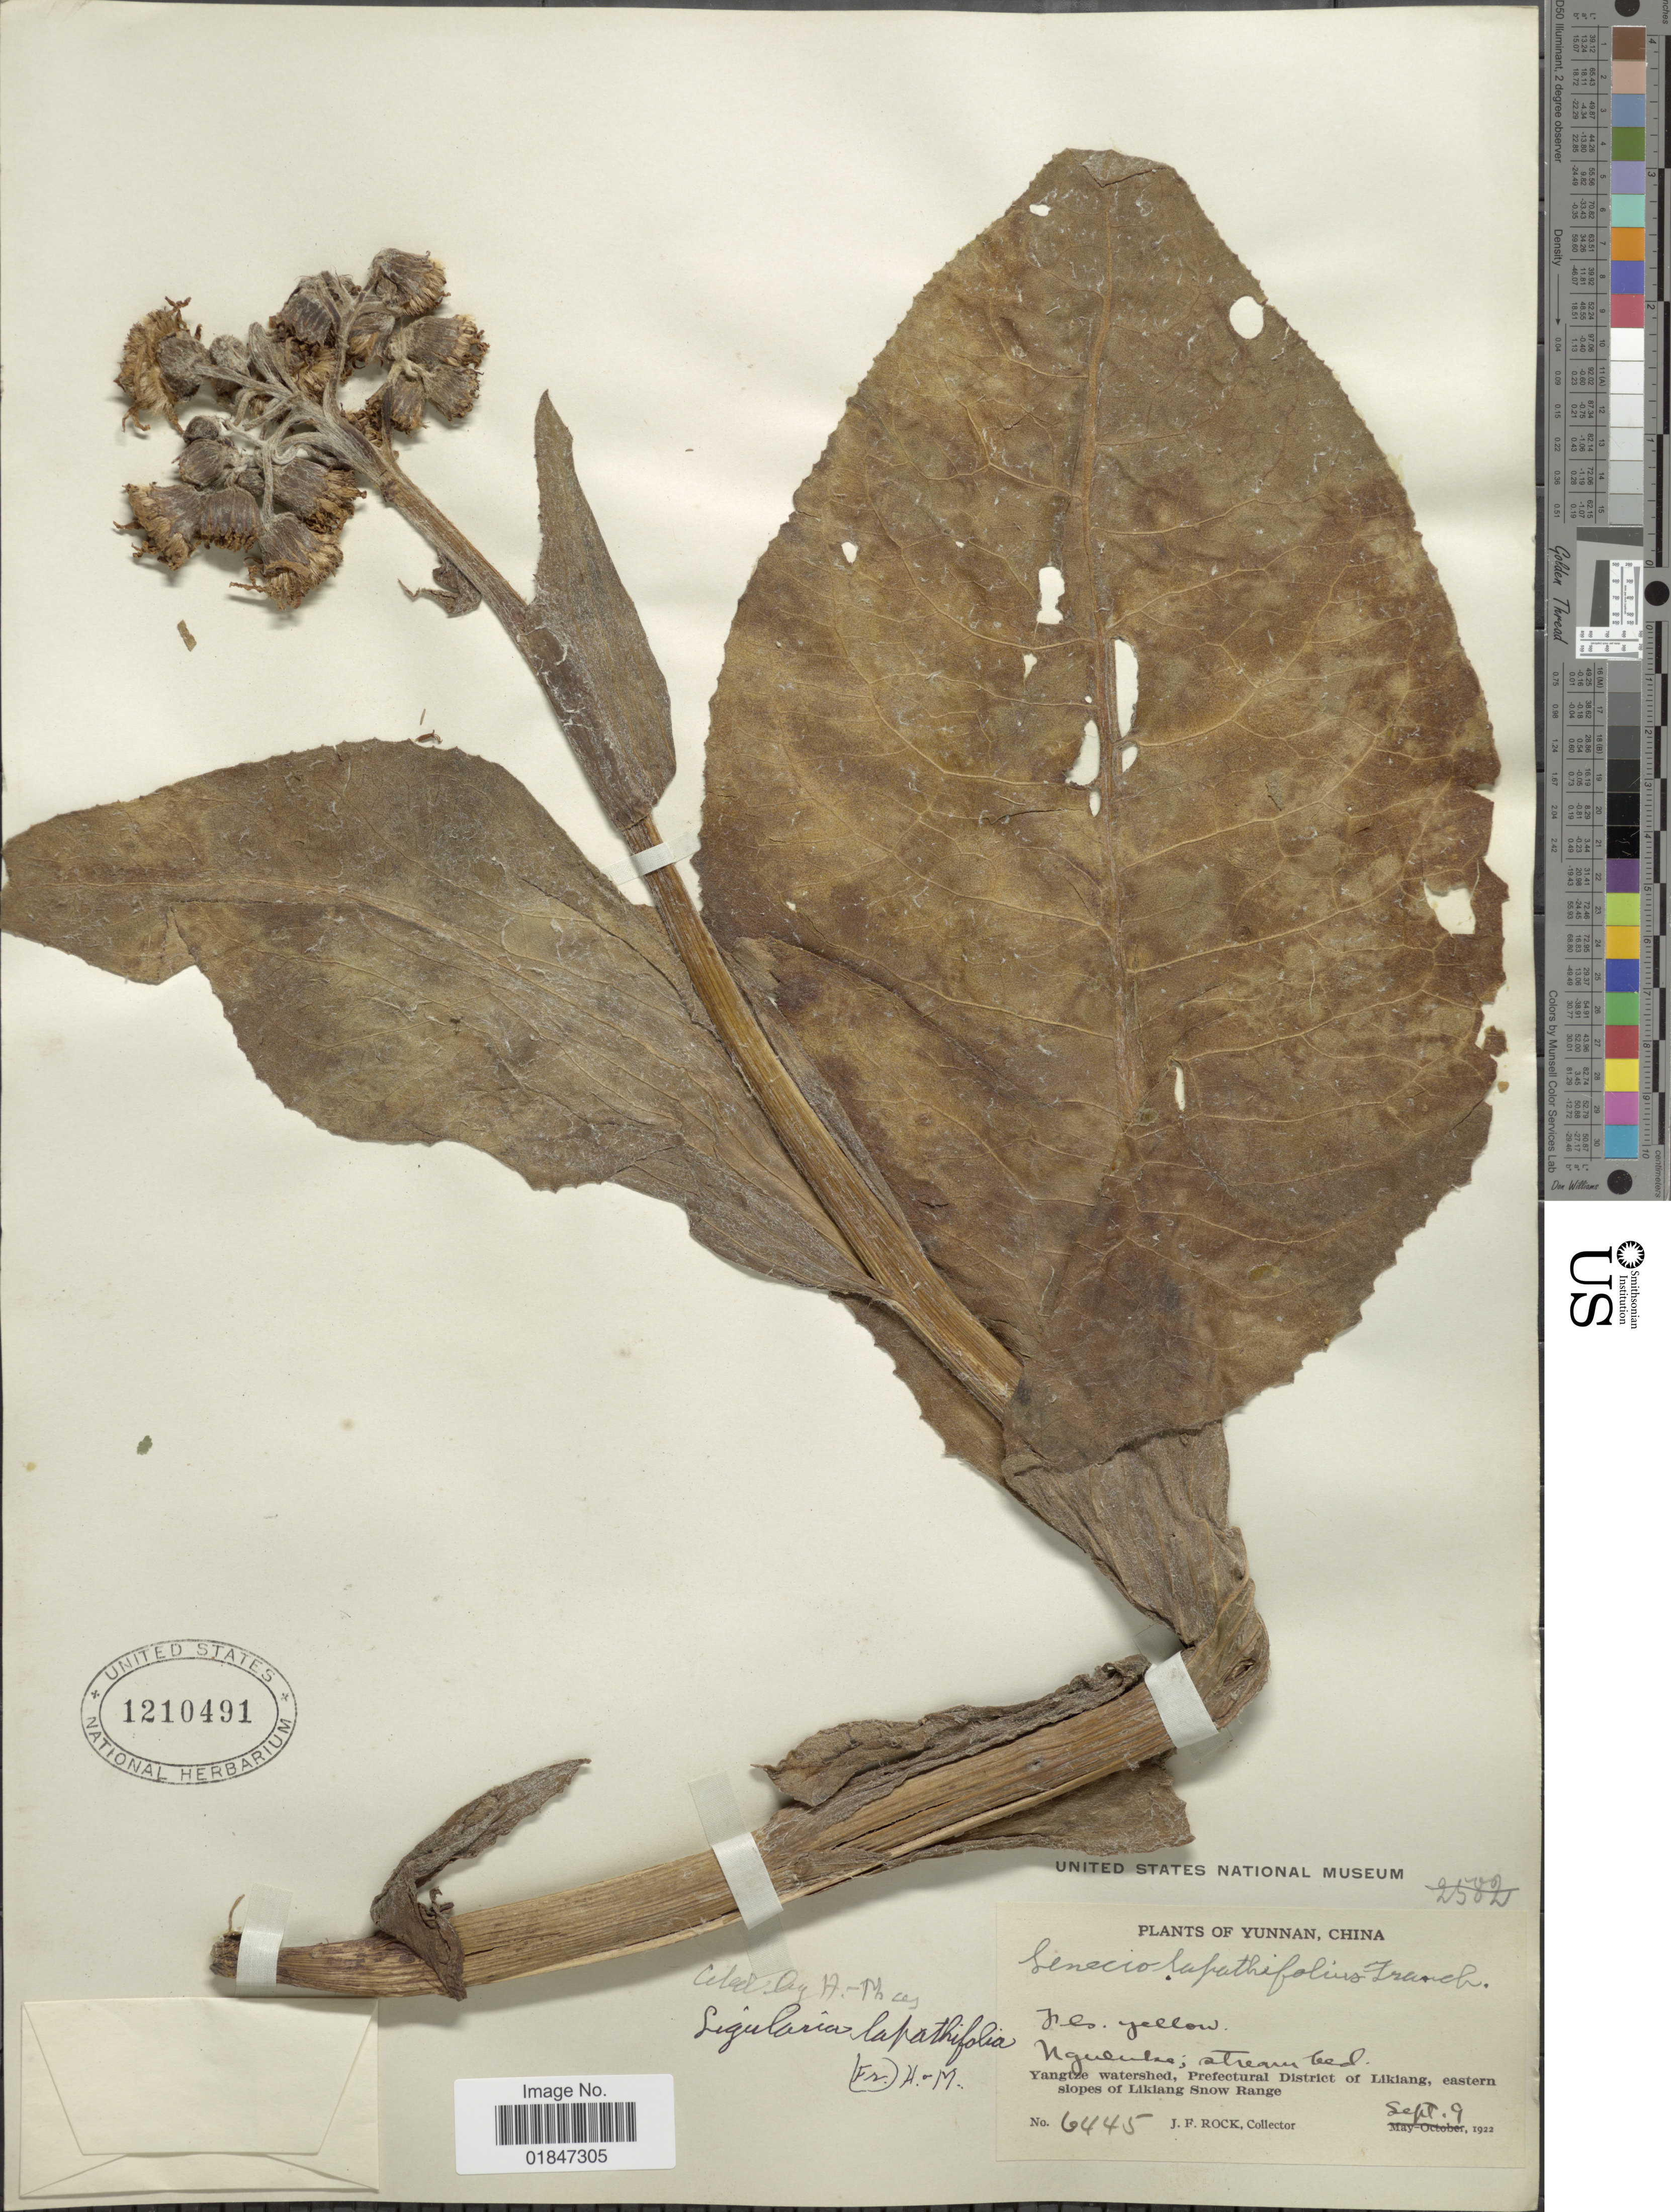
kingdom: Plantae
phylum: Tracheophyta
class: Magnoliopsida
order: Asterales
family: Asteraceae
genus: Ligularia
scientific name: Ligularia lapathifolia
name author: (Franch.) Hand.-Mazz.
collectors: J. Rock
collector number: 6445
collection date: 1922-09-09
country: China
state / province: Yunnan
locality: Yunnan, China. Nguluko. Yangtze watershed, Prefectual District of Likiang, eastern slopes of Likiang Snow Range.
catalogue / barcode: US 1210491